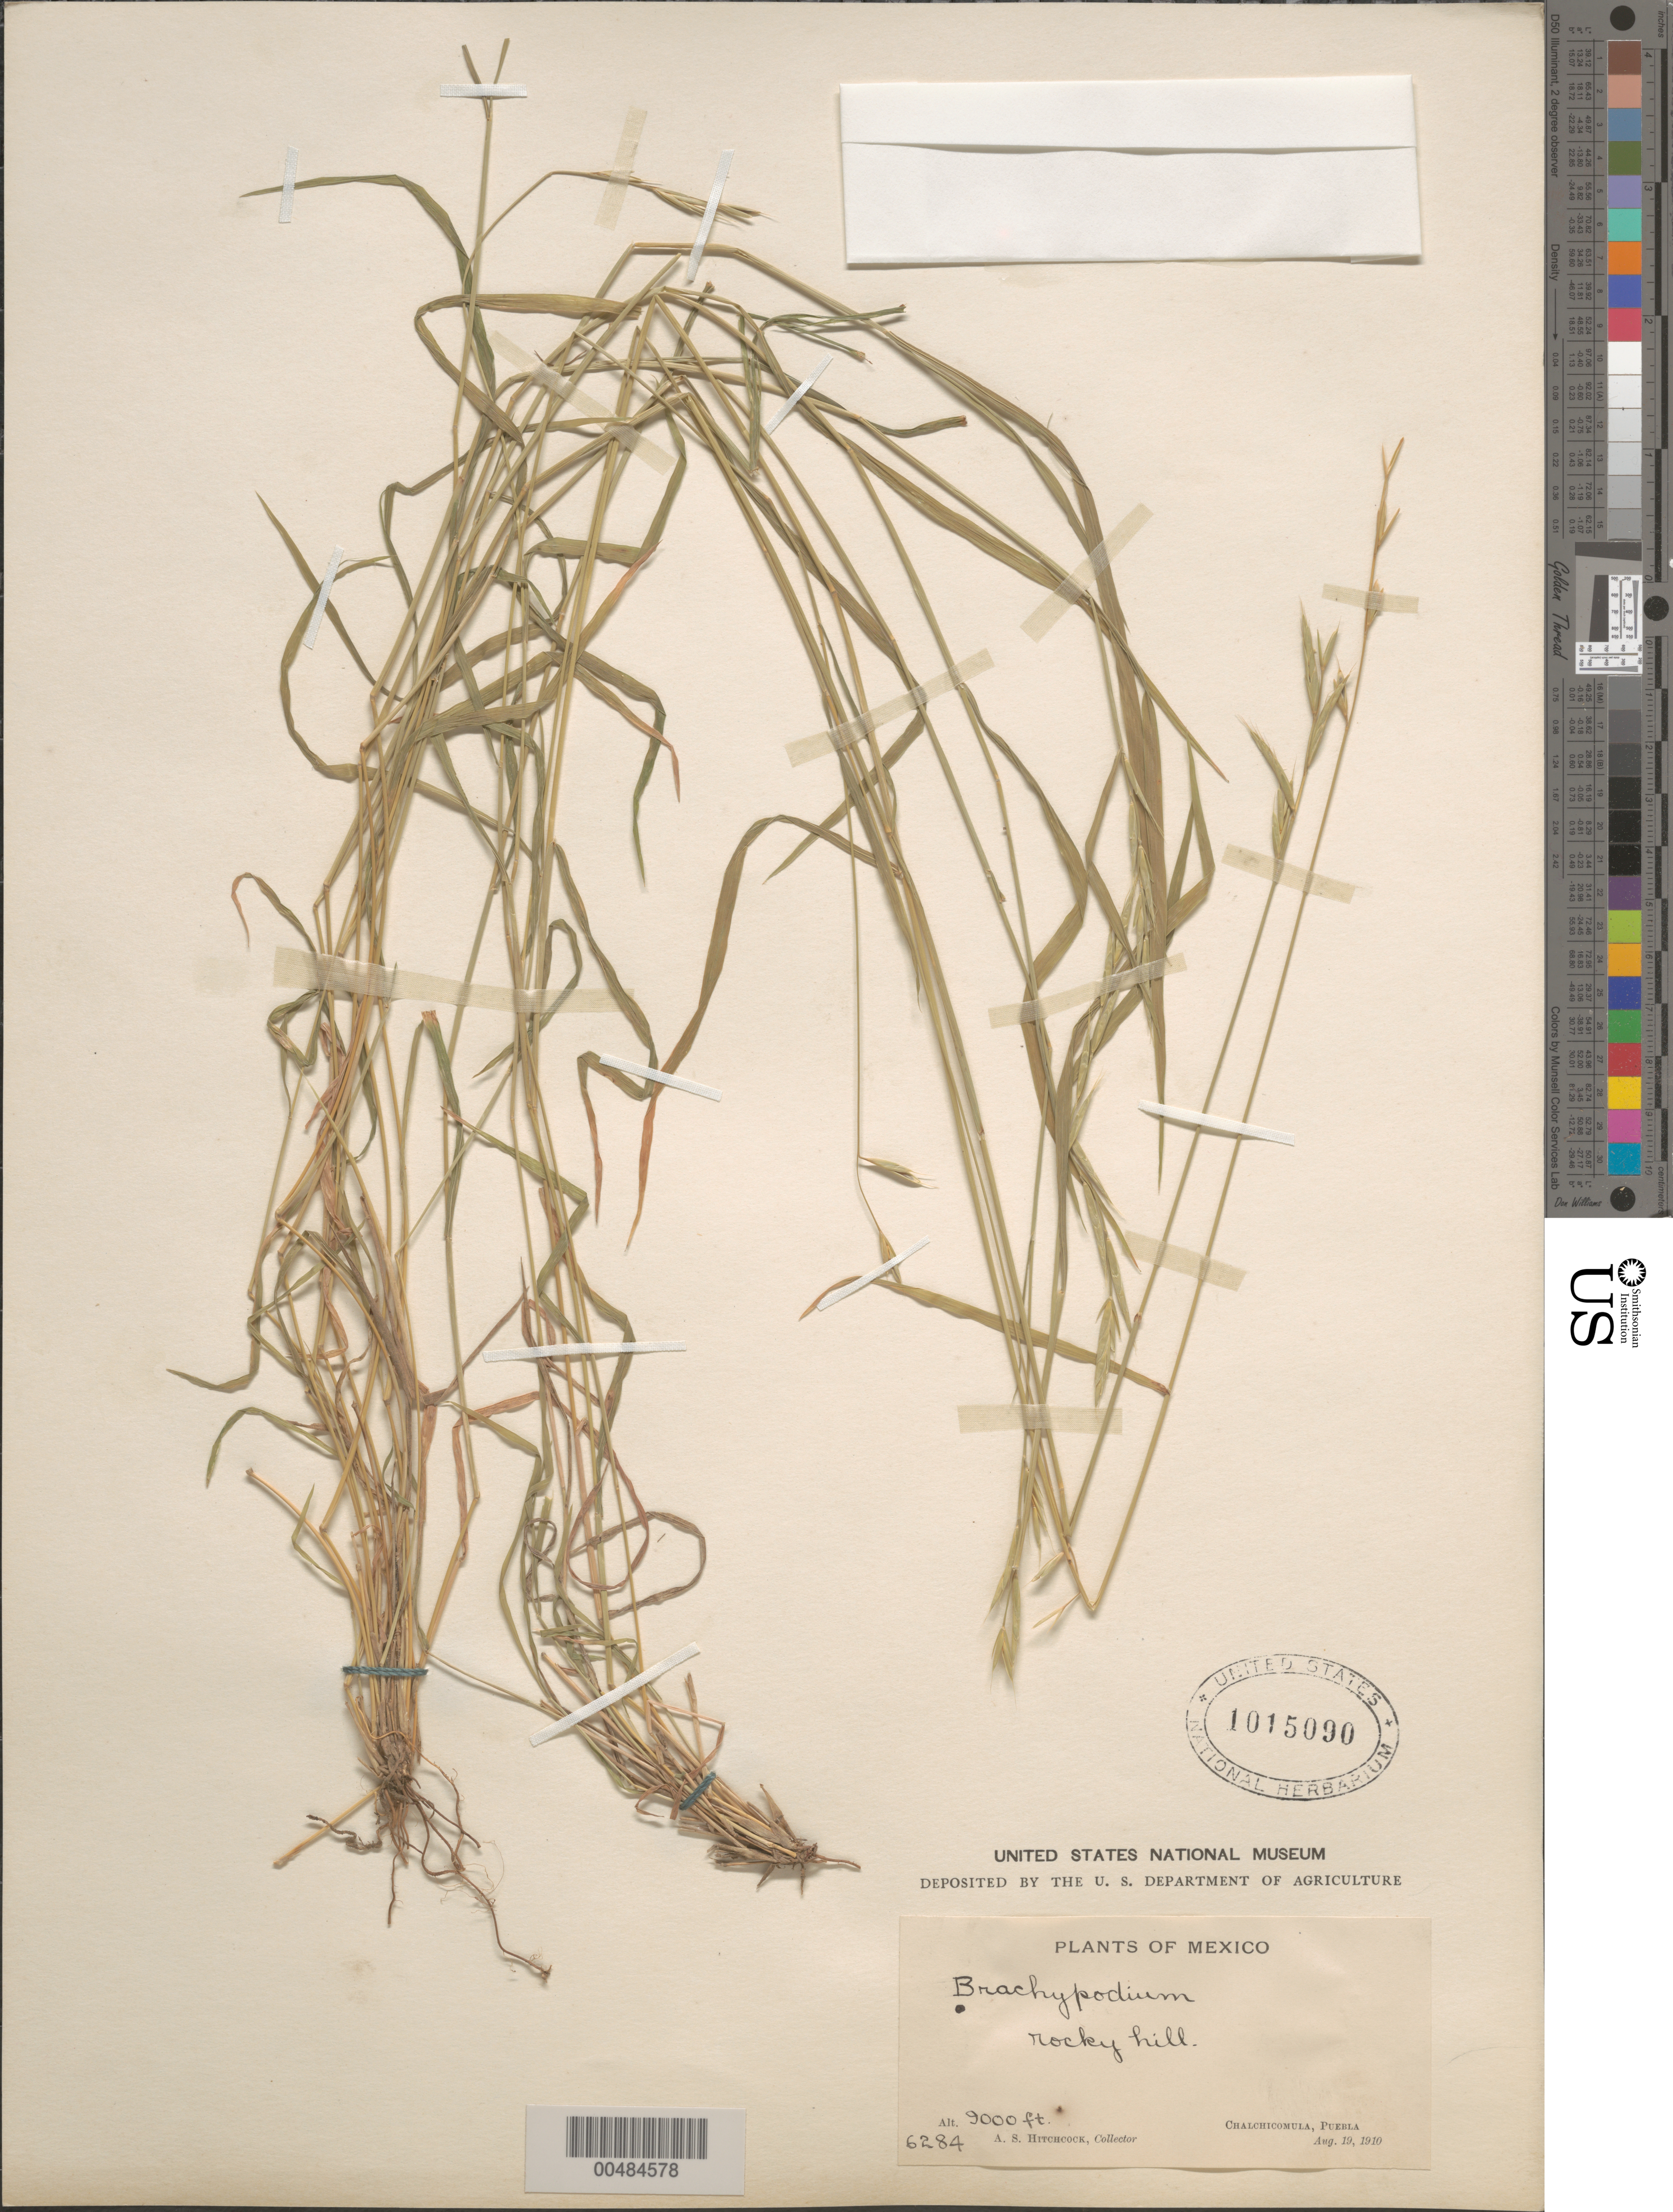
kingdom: Plantae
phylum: Tracheophyta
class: Liliopsida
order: Poales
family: Poaceae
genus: Brachypodium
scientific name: Brachypodium mexicanum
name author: (Roem. & Schult.) Link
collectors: A. S. Hitchcock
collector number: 6284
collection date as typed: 19 Aug 1910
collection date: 1910-08-19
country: Mexico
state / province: Puebla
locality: Chalchicomula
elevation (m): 2743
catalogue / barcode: US 1015090